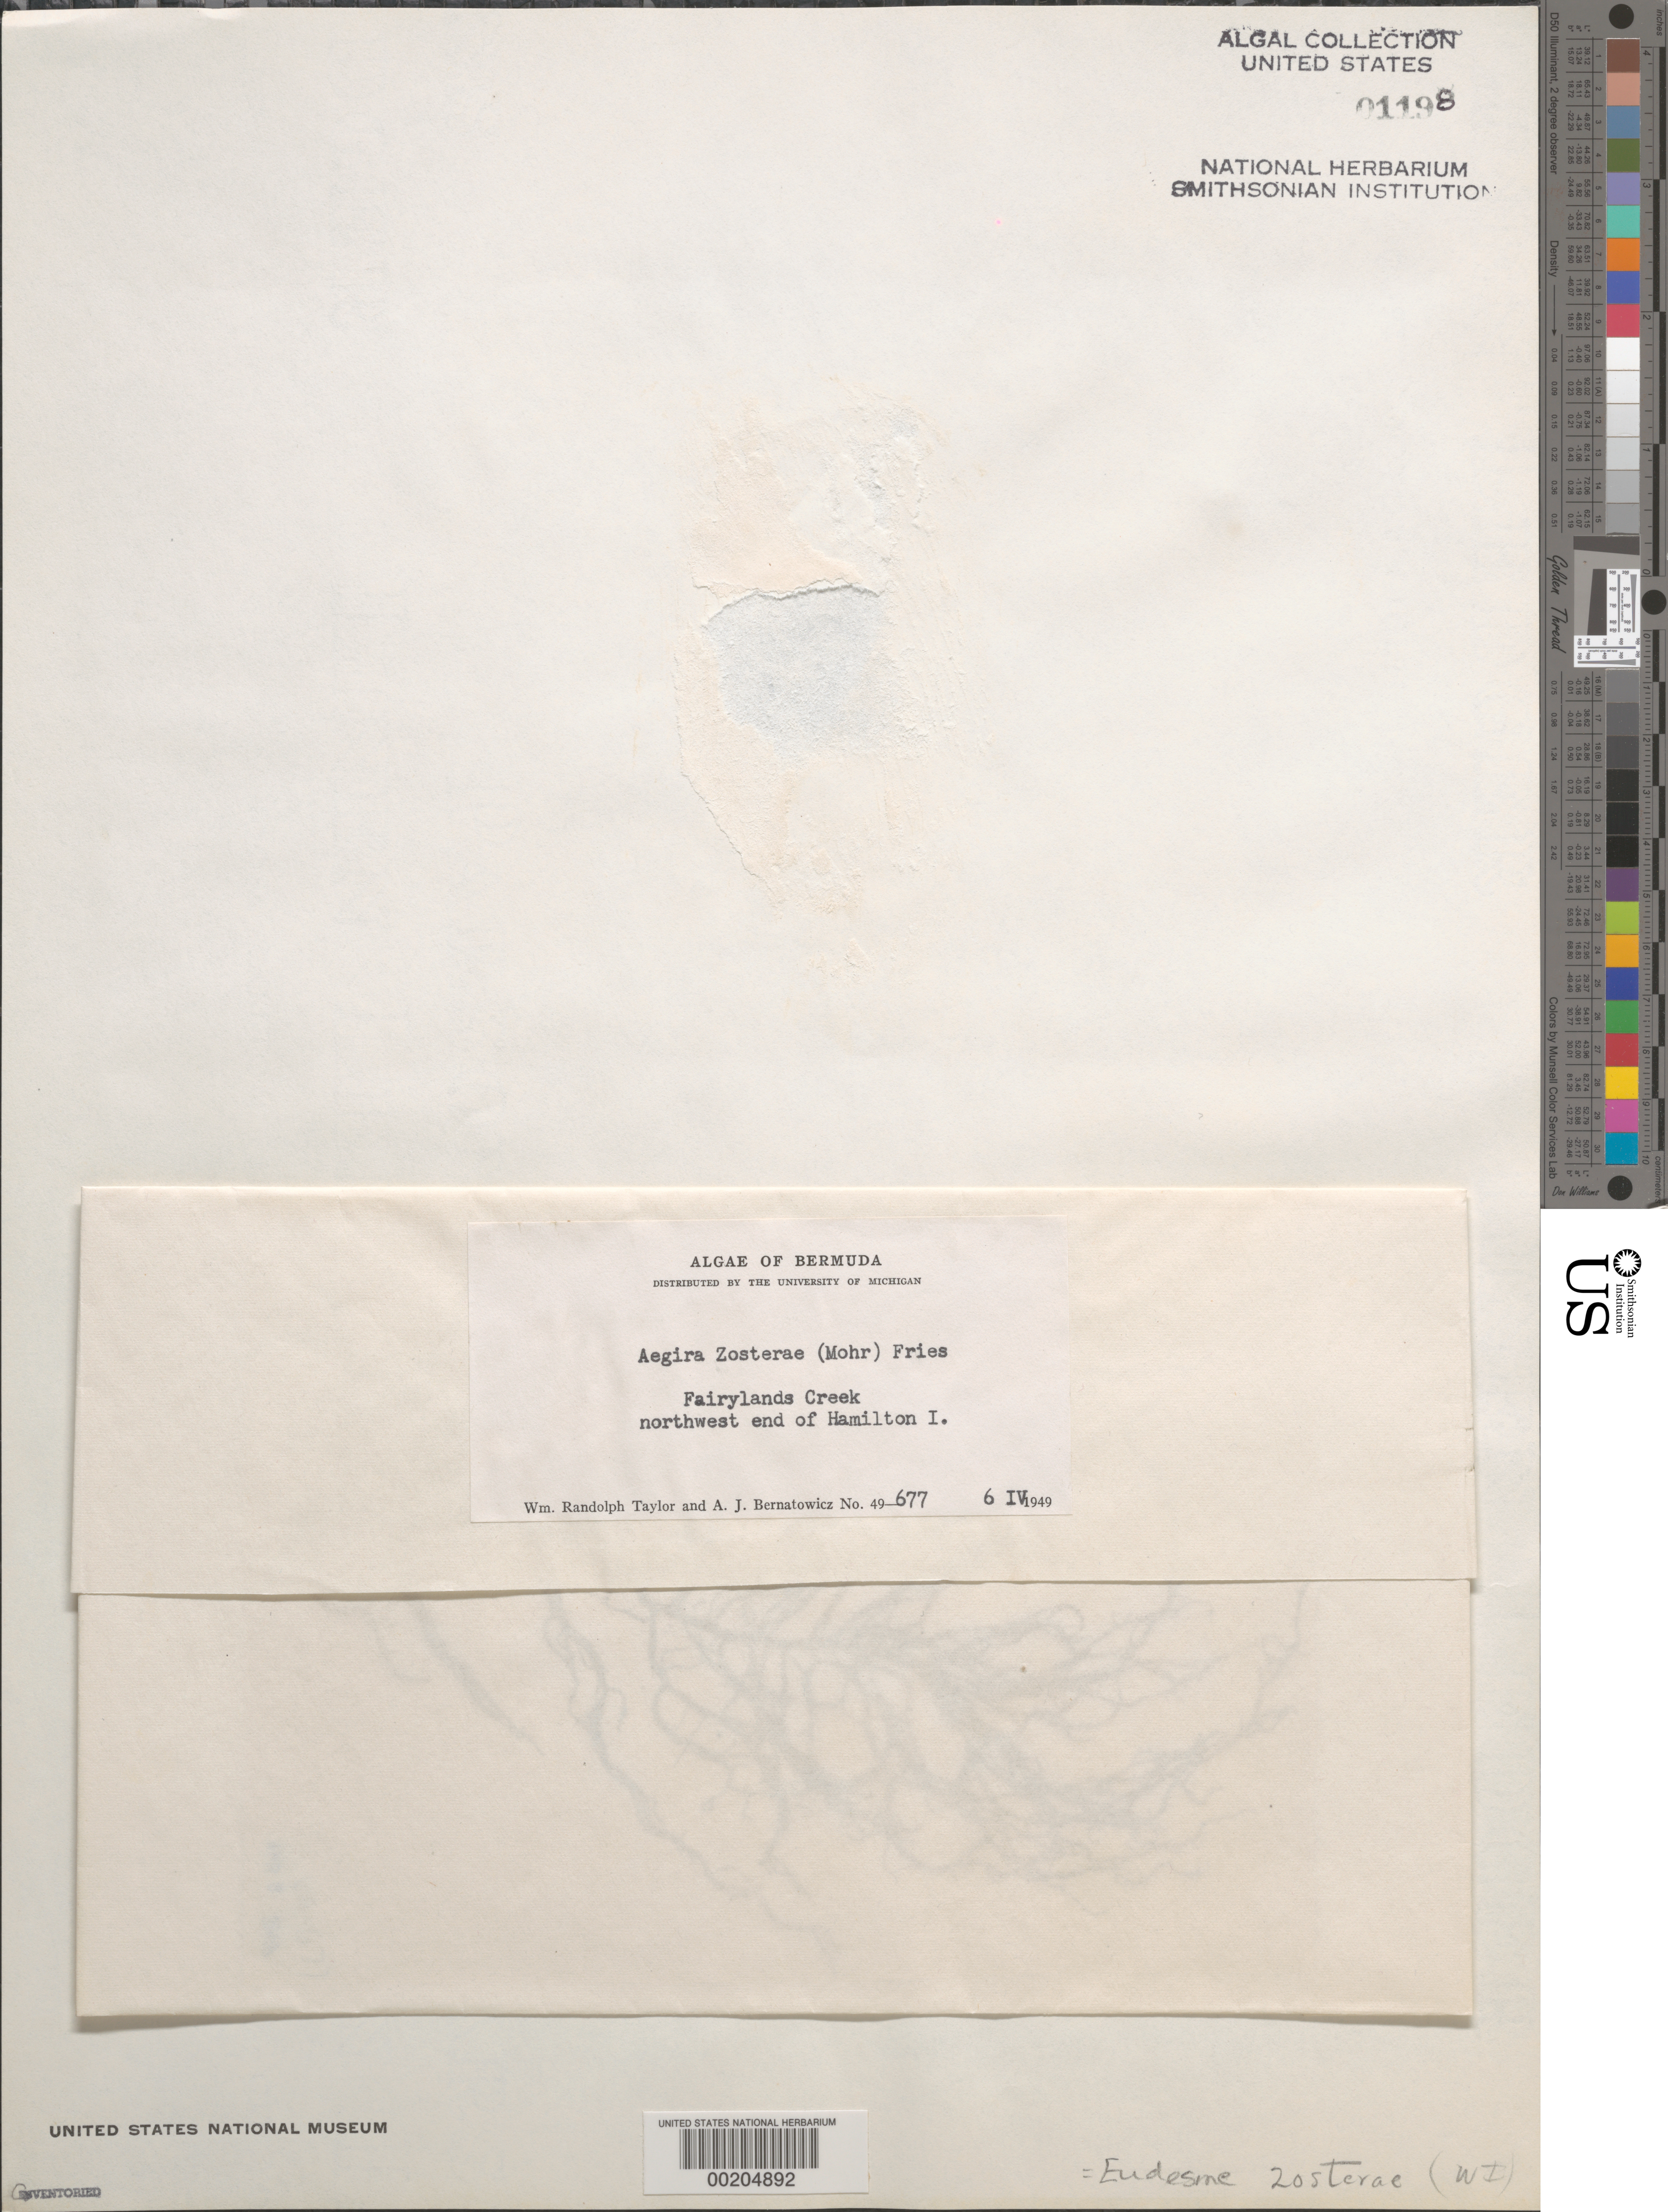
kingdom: Chromista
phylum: Ochrophyta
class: Phaeophyceae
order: Ectocarpales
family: Chordariaceae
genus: Cladosiphon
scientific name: Cladosiphon zosterae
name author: (J. Agardh) Kylin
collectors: W. R. Taylor & A. Bernatowicz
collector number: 49-677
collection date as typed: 06 Apr 1949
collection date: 1949-04-06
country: Bermuda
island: Bermuda Island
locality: Fairylands Creek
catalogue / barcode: US 1198